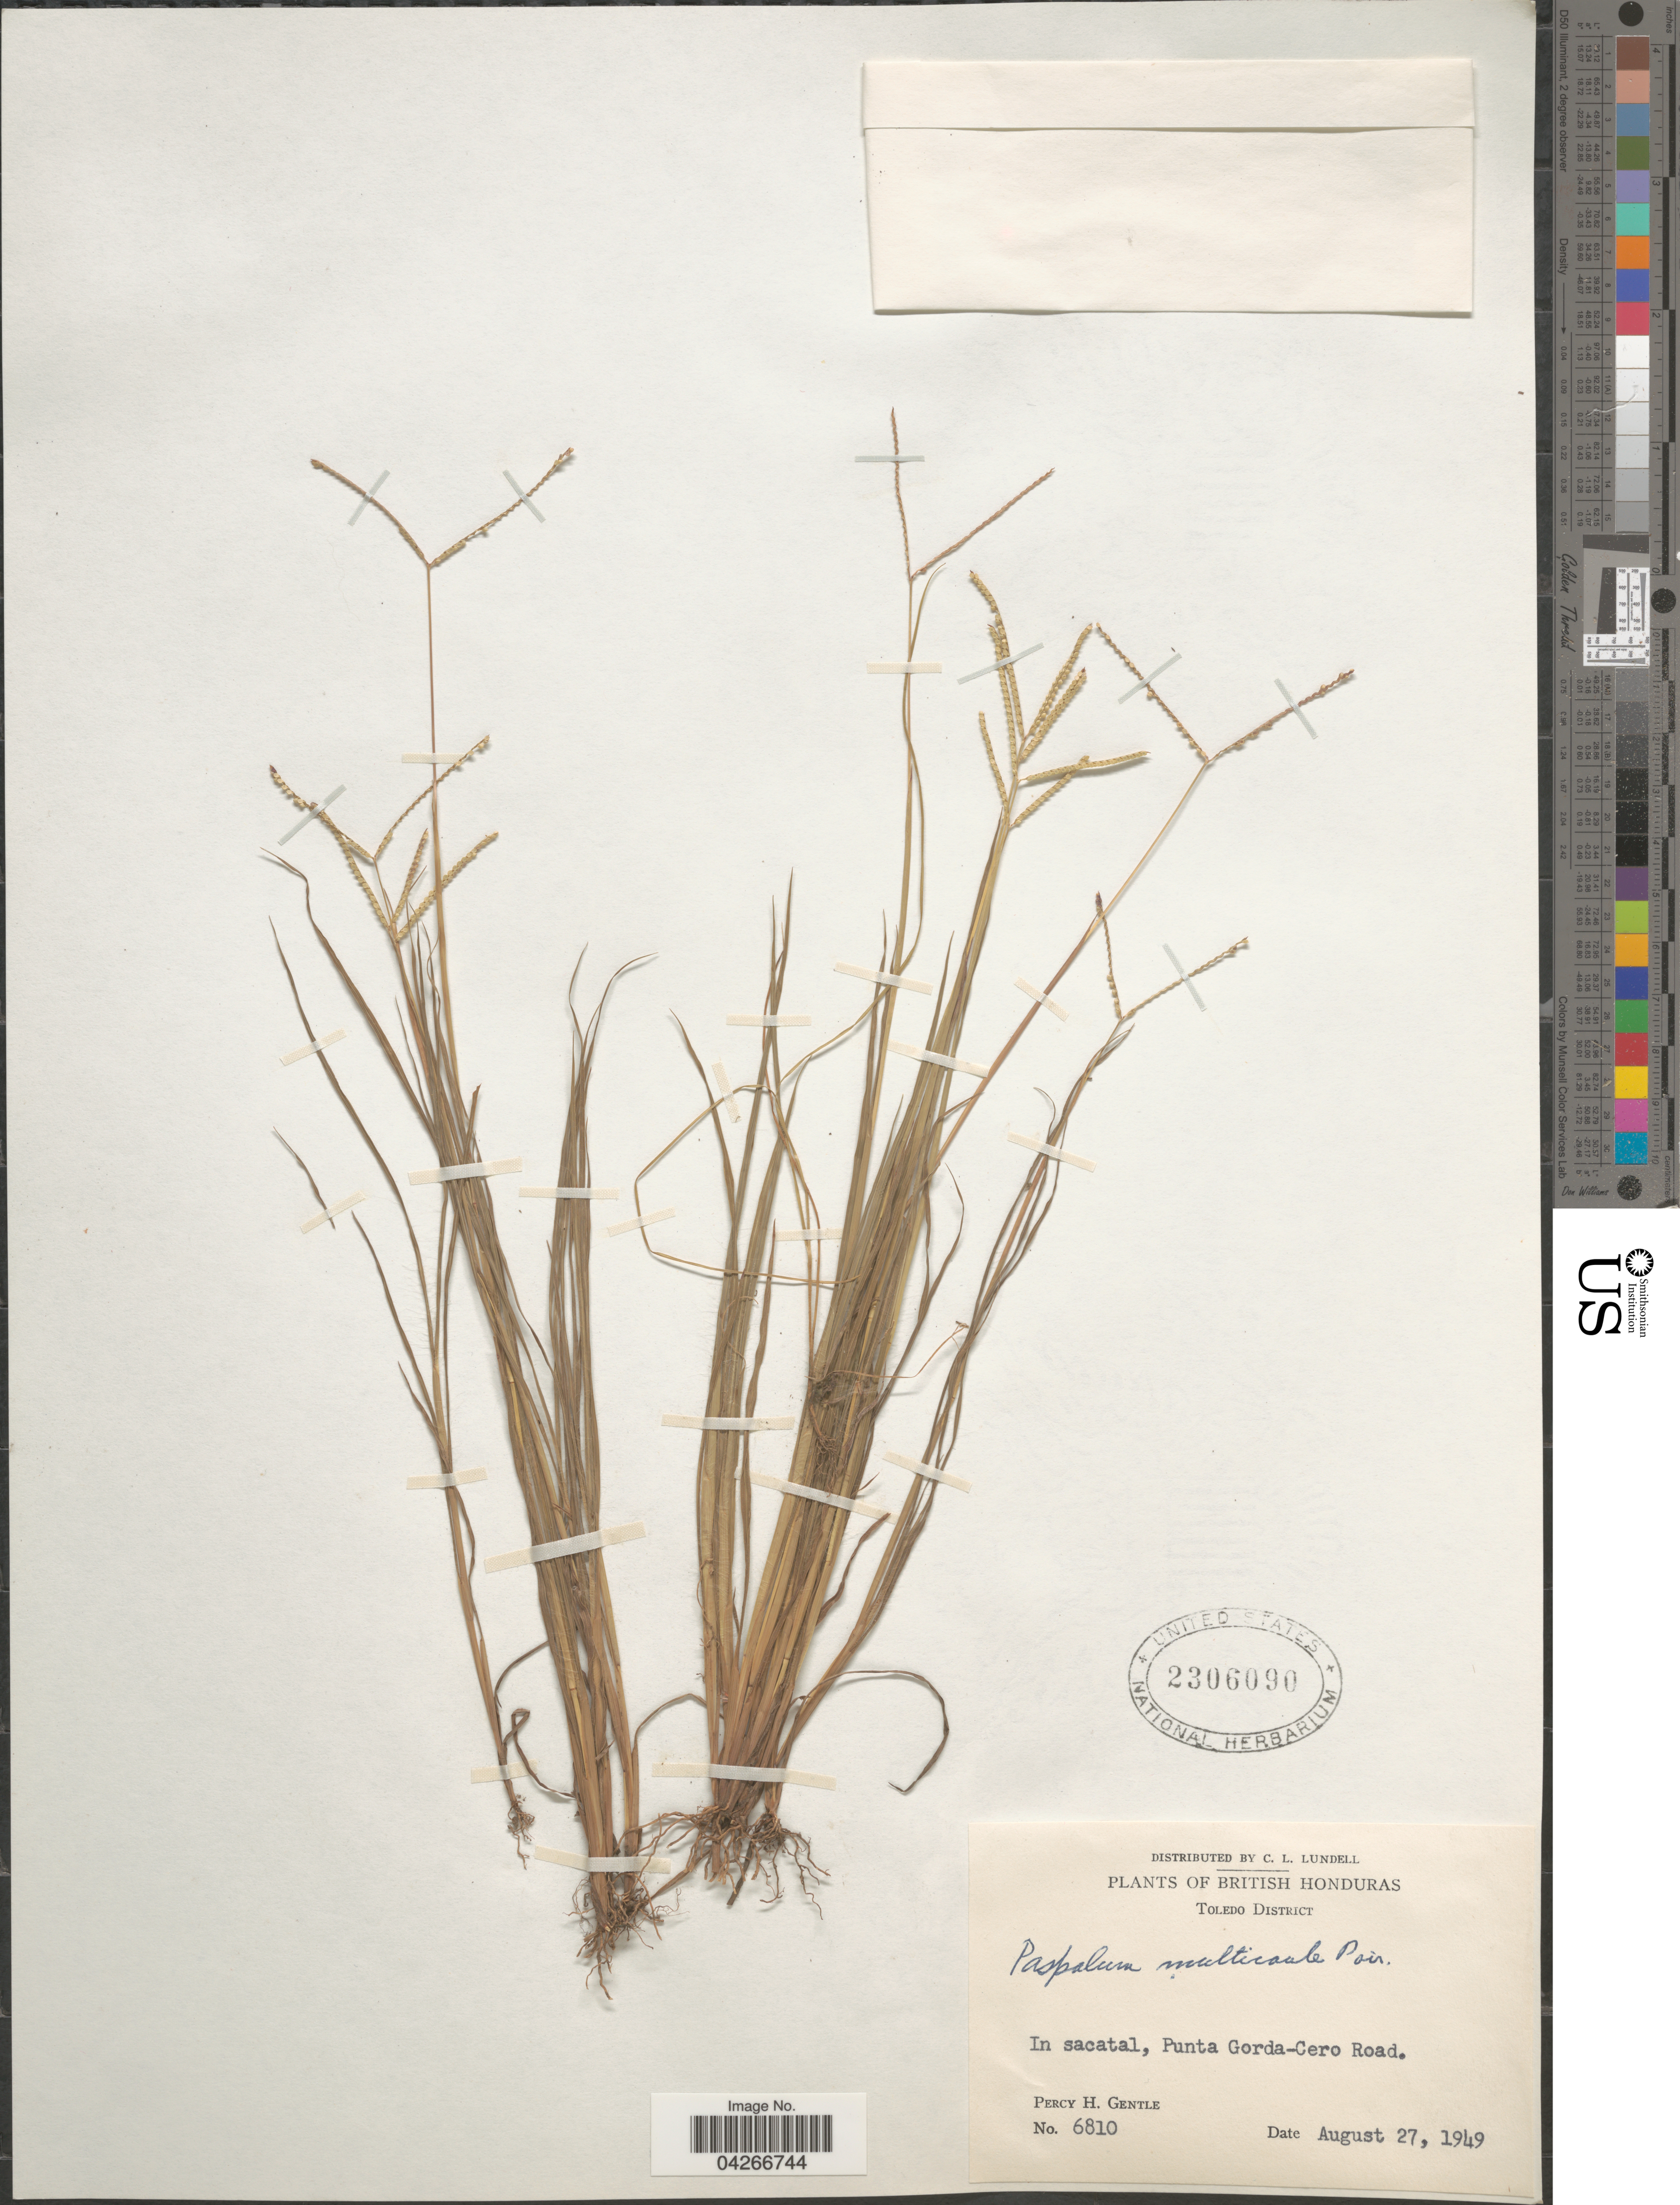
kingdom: Plantae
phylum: Tracheophyta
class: Liliopsida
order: Poales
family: Poaceae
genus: Paspalum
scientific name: Paspalum multicaule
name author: Poir. in Lam.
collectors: P. H. Gentle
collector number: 6810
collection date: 1949-08-27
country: Belize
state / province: Toledo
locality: British Honduras. Toledo District. In sacatal, Punta Gorda-Cero Road.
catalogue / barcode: US 2306090